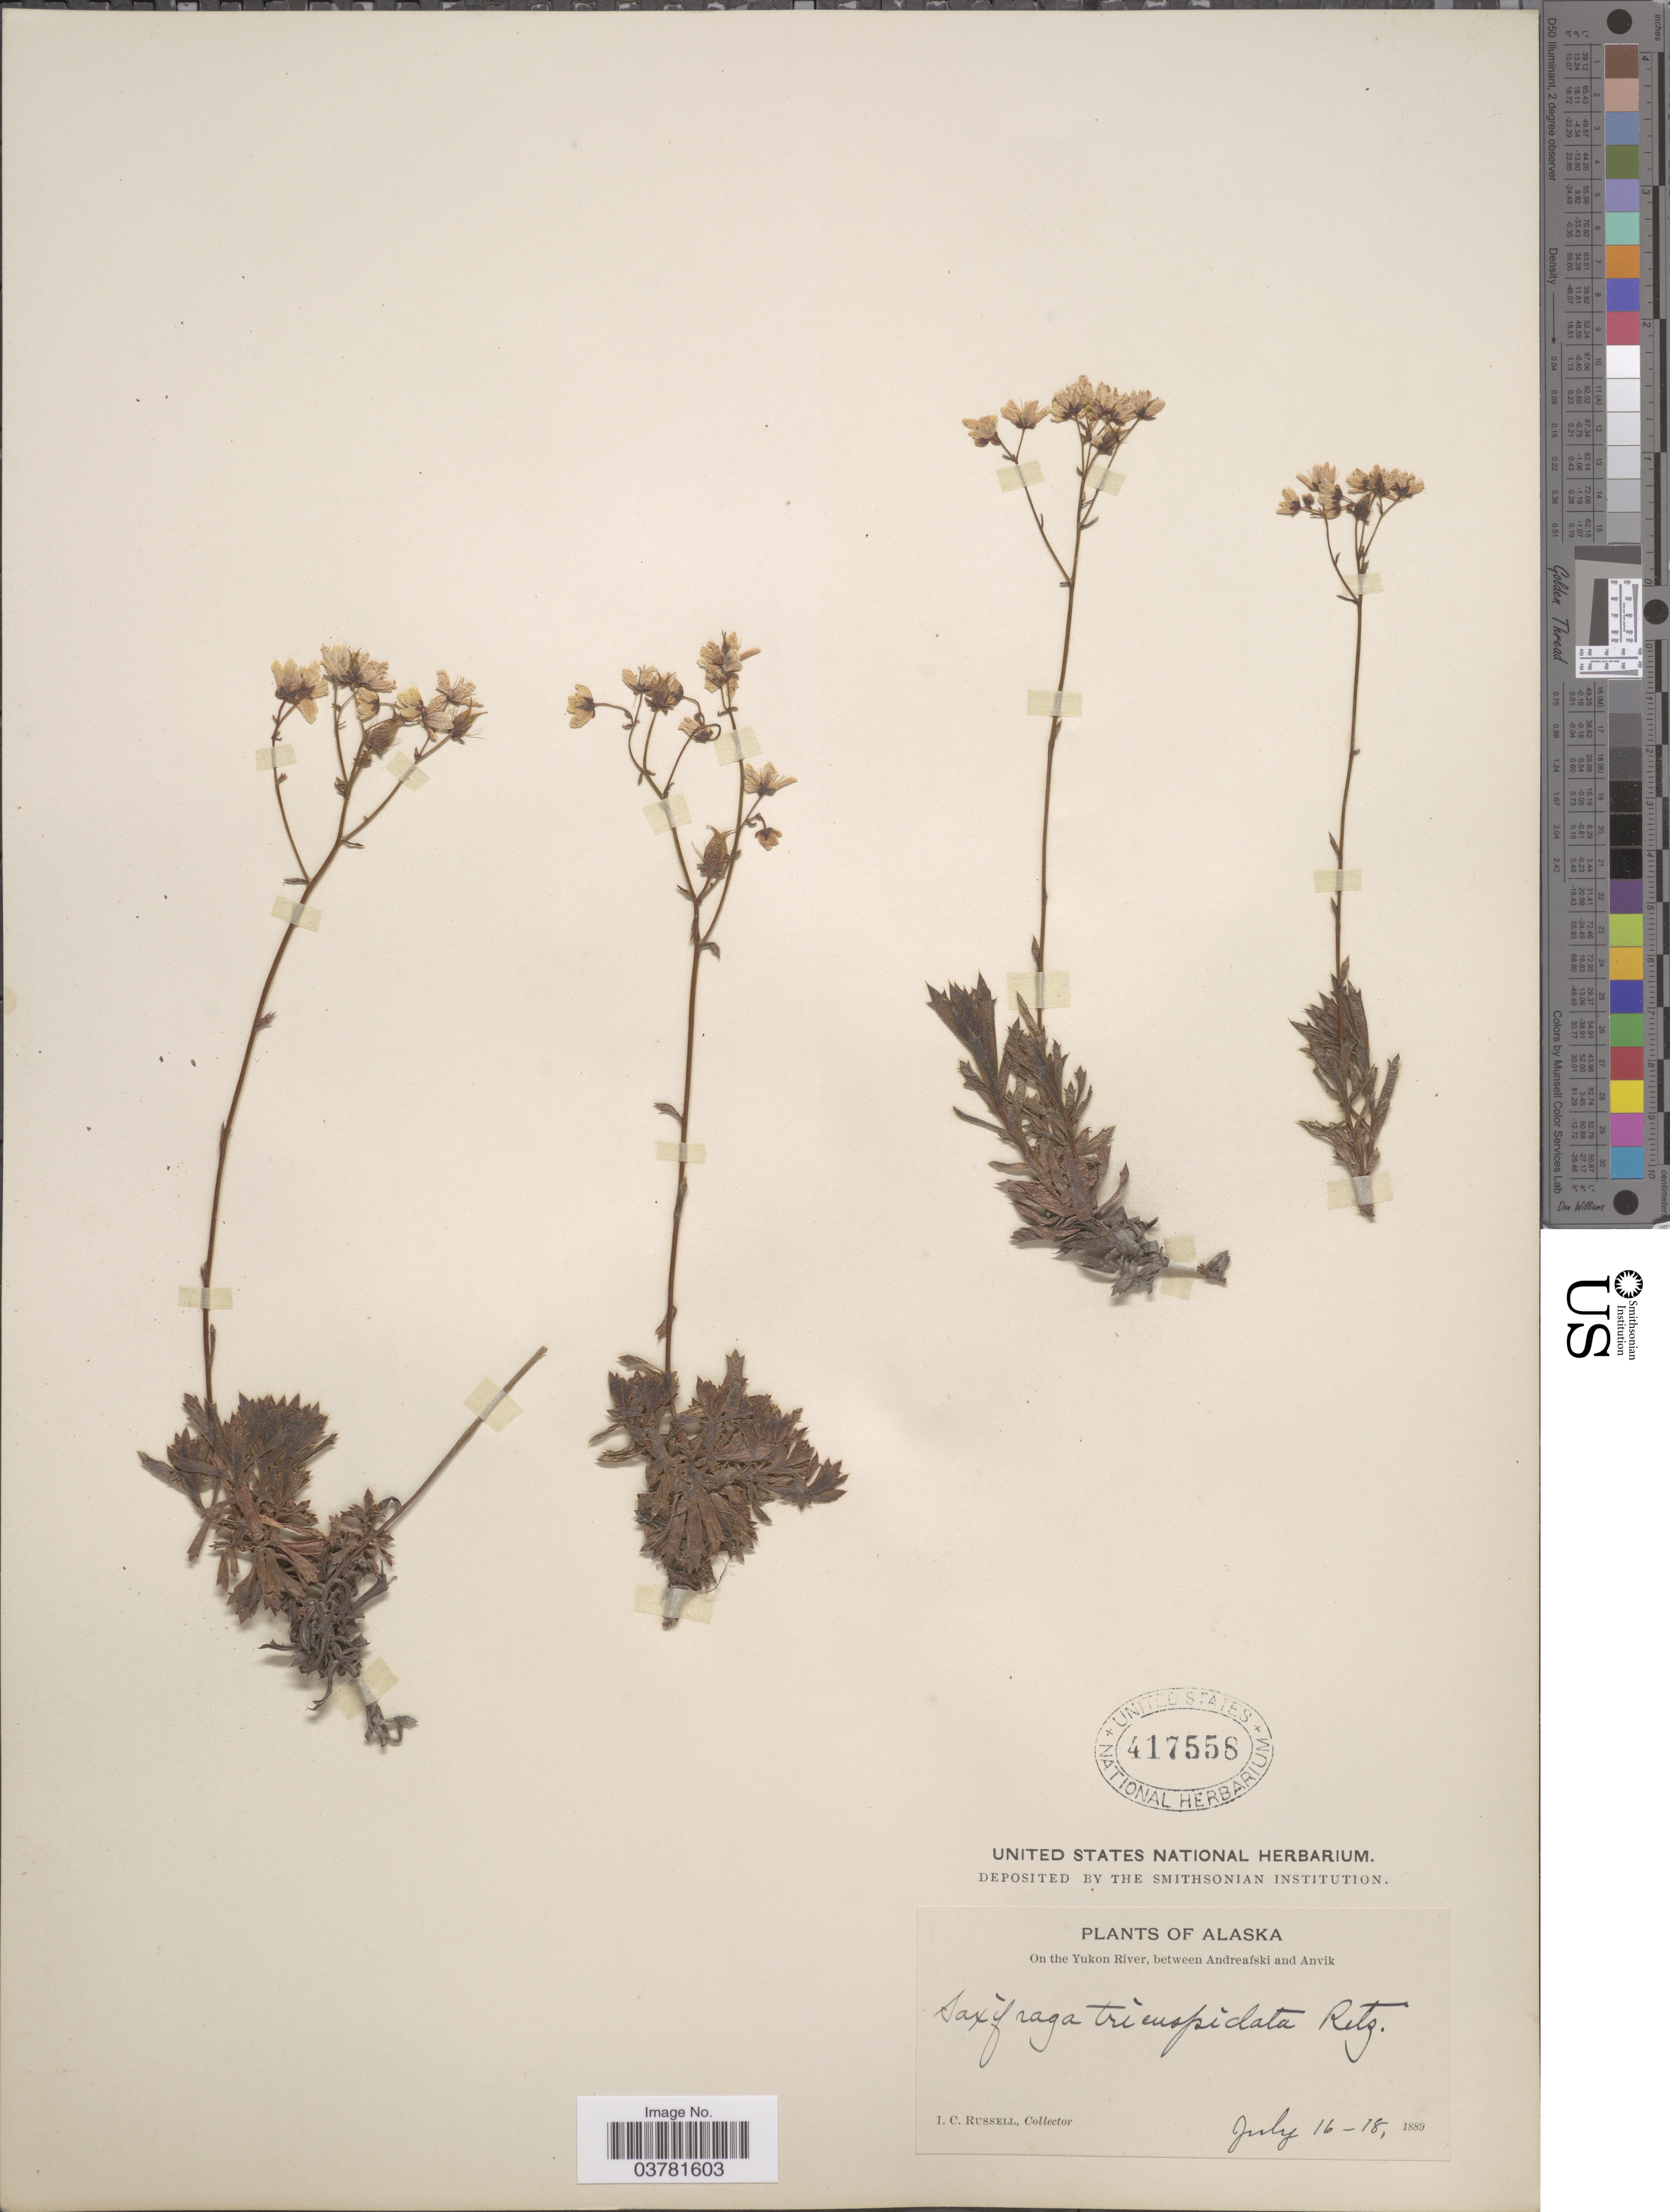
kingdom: Plantae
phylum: Tracheophyta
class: Magnoliopsida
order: Saxifragales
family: Saxifragaceae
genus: Saxifraga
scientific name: Saxifraga tricuspidata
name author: Rottb.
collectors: I. C. Russell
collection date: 1889-07-16/1889-07-18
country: United States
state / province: Alaska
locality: On the Yukon River, between Andreafski and Anvik.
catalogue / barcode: US 417558